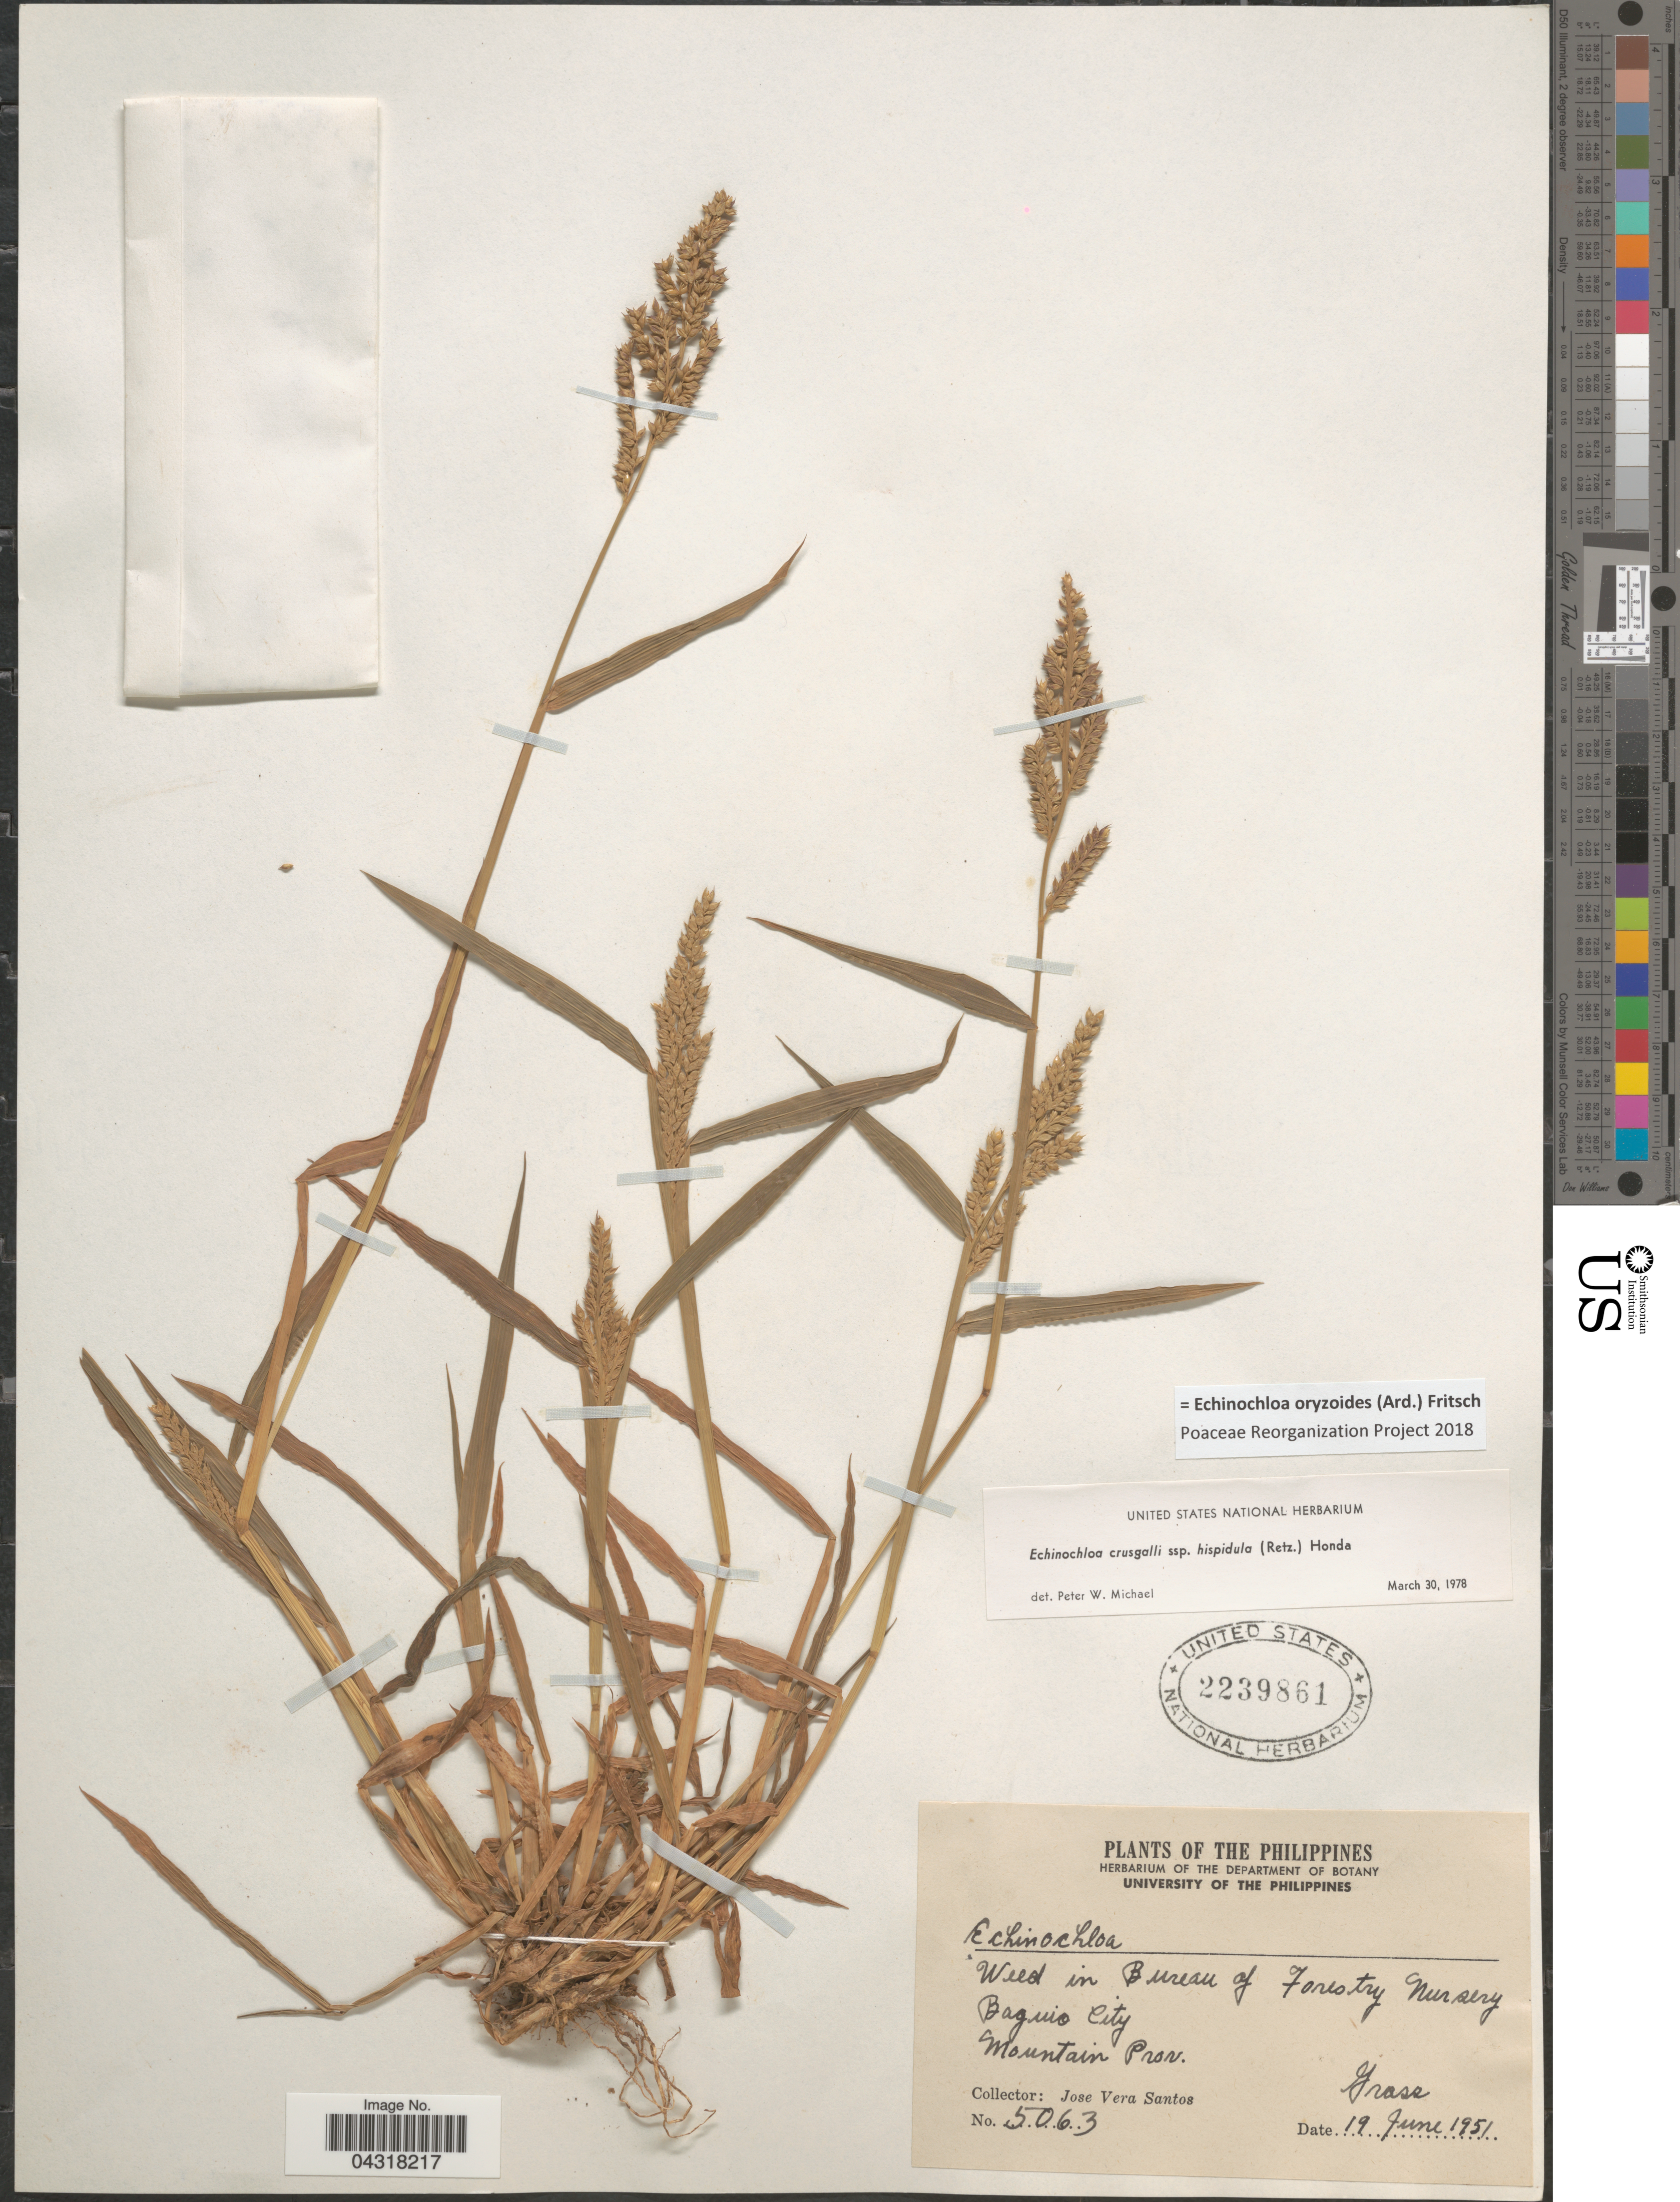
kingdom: Plantae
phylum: Tracheophyta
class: Liliopsida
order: Poales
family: Poaceae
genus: Echinochloa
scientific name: Echinochloa oryzoides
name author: (Ard.) Fritsch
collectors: J. Santos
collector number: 5063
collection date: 1951-06-19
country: Philippines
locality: Weed in Bureau of Forestry Nursery Baguio City. Mountain Prov. Grass.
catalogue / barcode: US 2239861